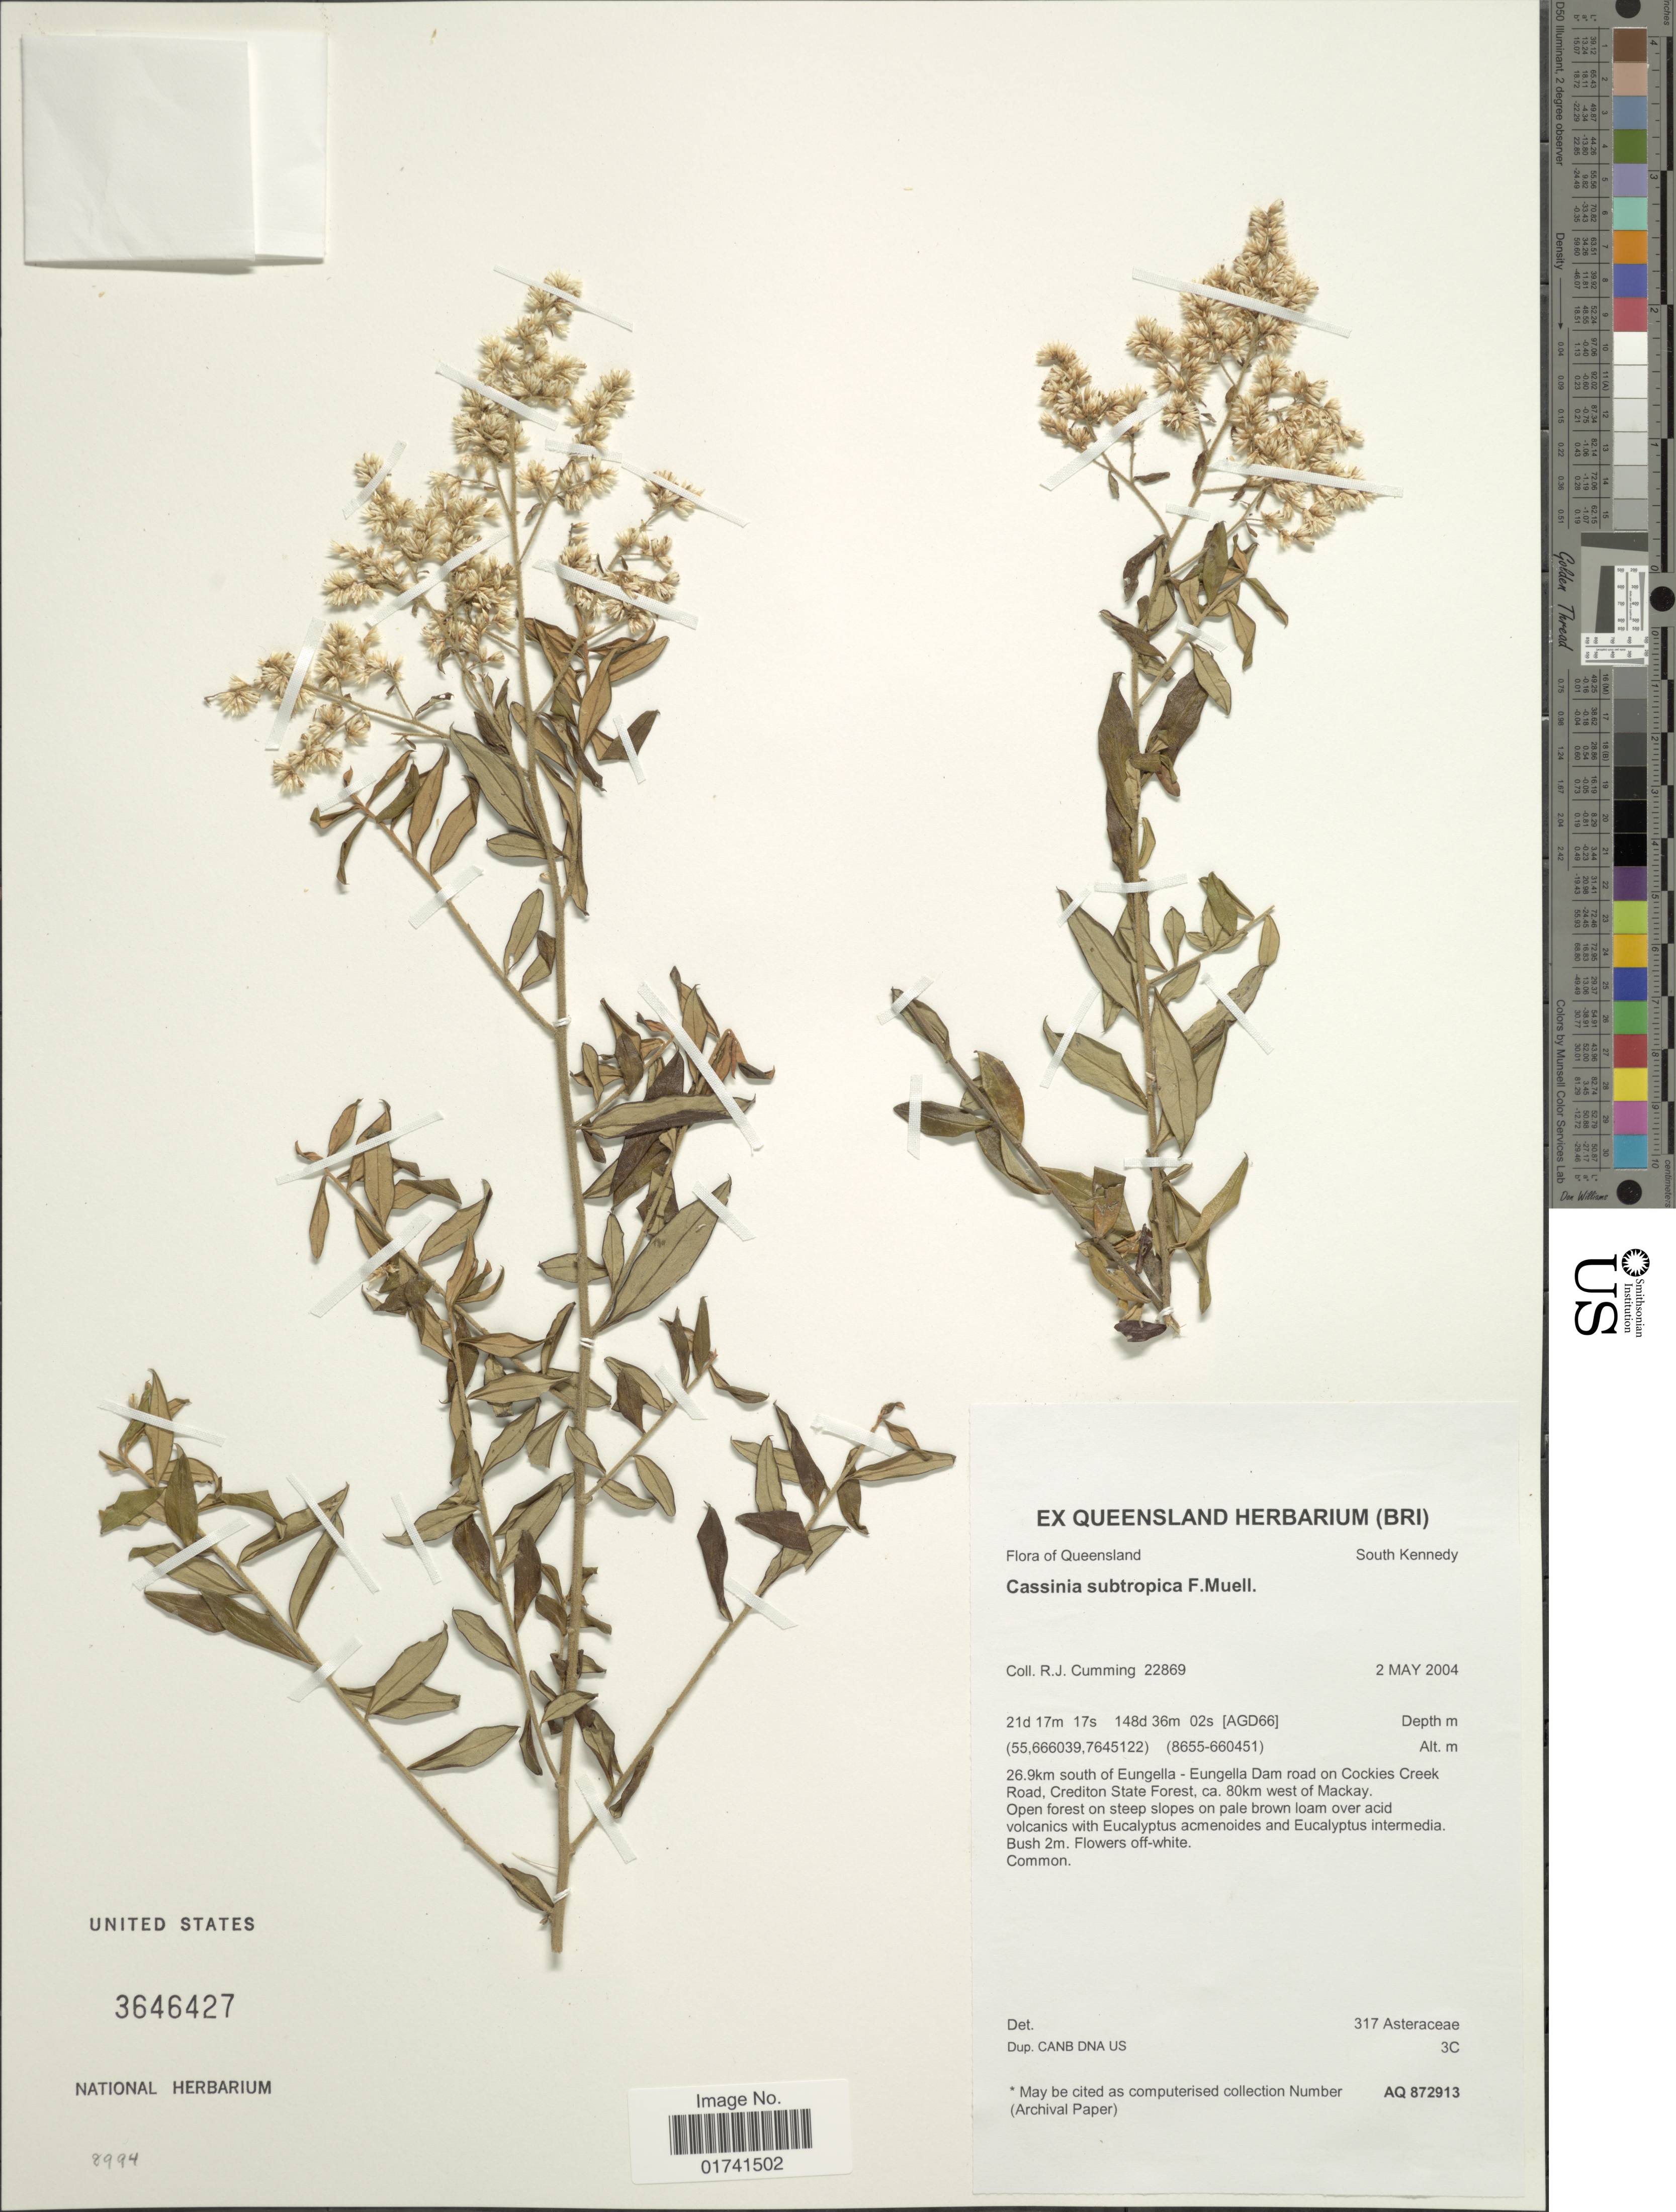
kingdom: Plantae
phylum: Tracheophyta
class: Magnoliopsida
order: Asterales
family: Asteraceae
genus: Cassinia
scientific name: Cassinia subtropica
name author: F. Muell.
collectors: R. Cumming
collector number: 22869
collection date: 2004-05-02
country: Australia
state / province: Queensland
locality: South Kennedy, 26.9 km south of Eungelia-Eungelia Dam roadon Cockies Creek Road, Crediton State Forest, ca. 80 km west of Mackay.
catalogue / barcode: US 3646427